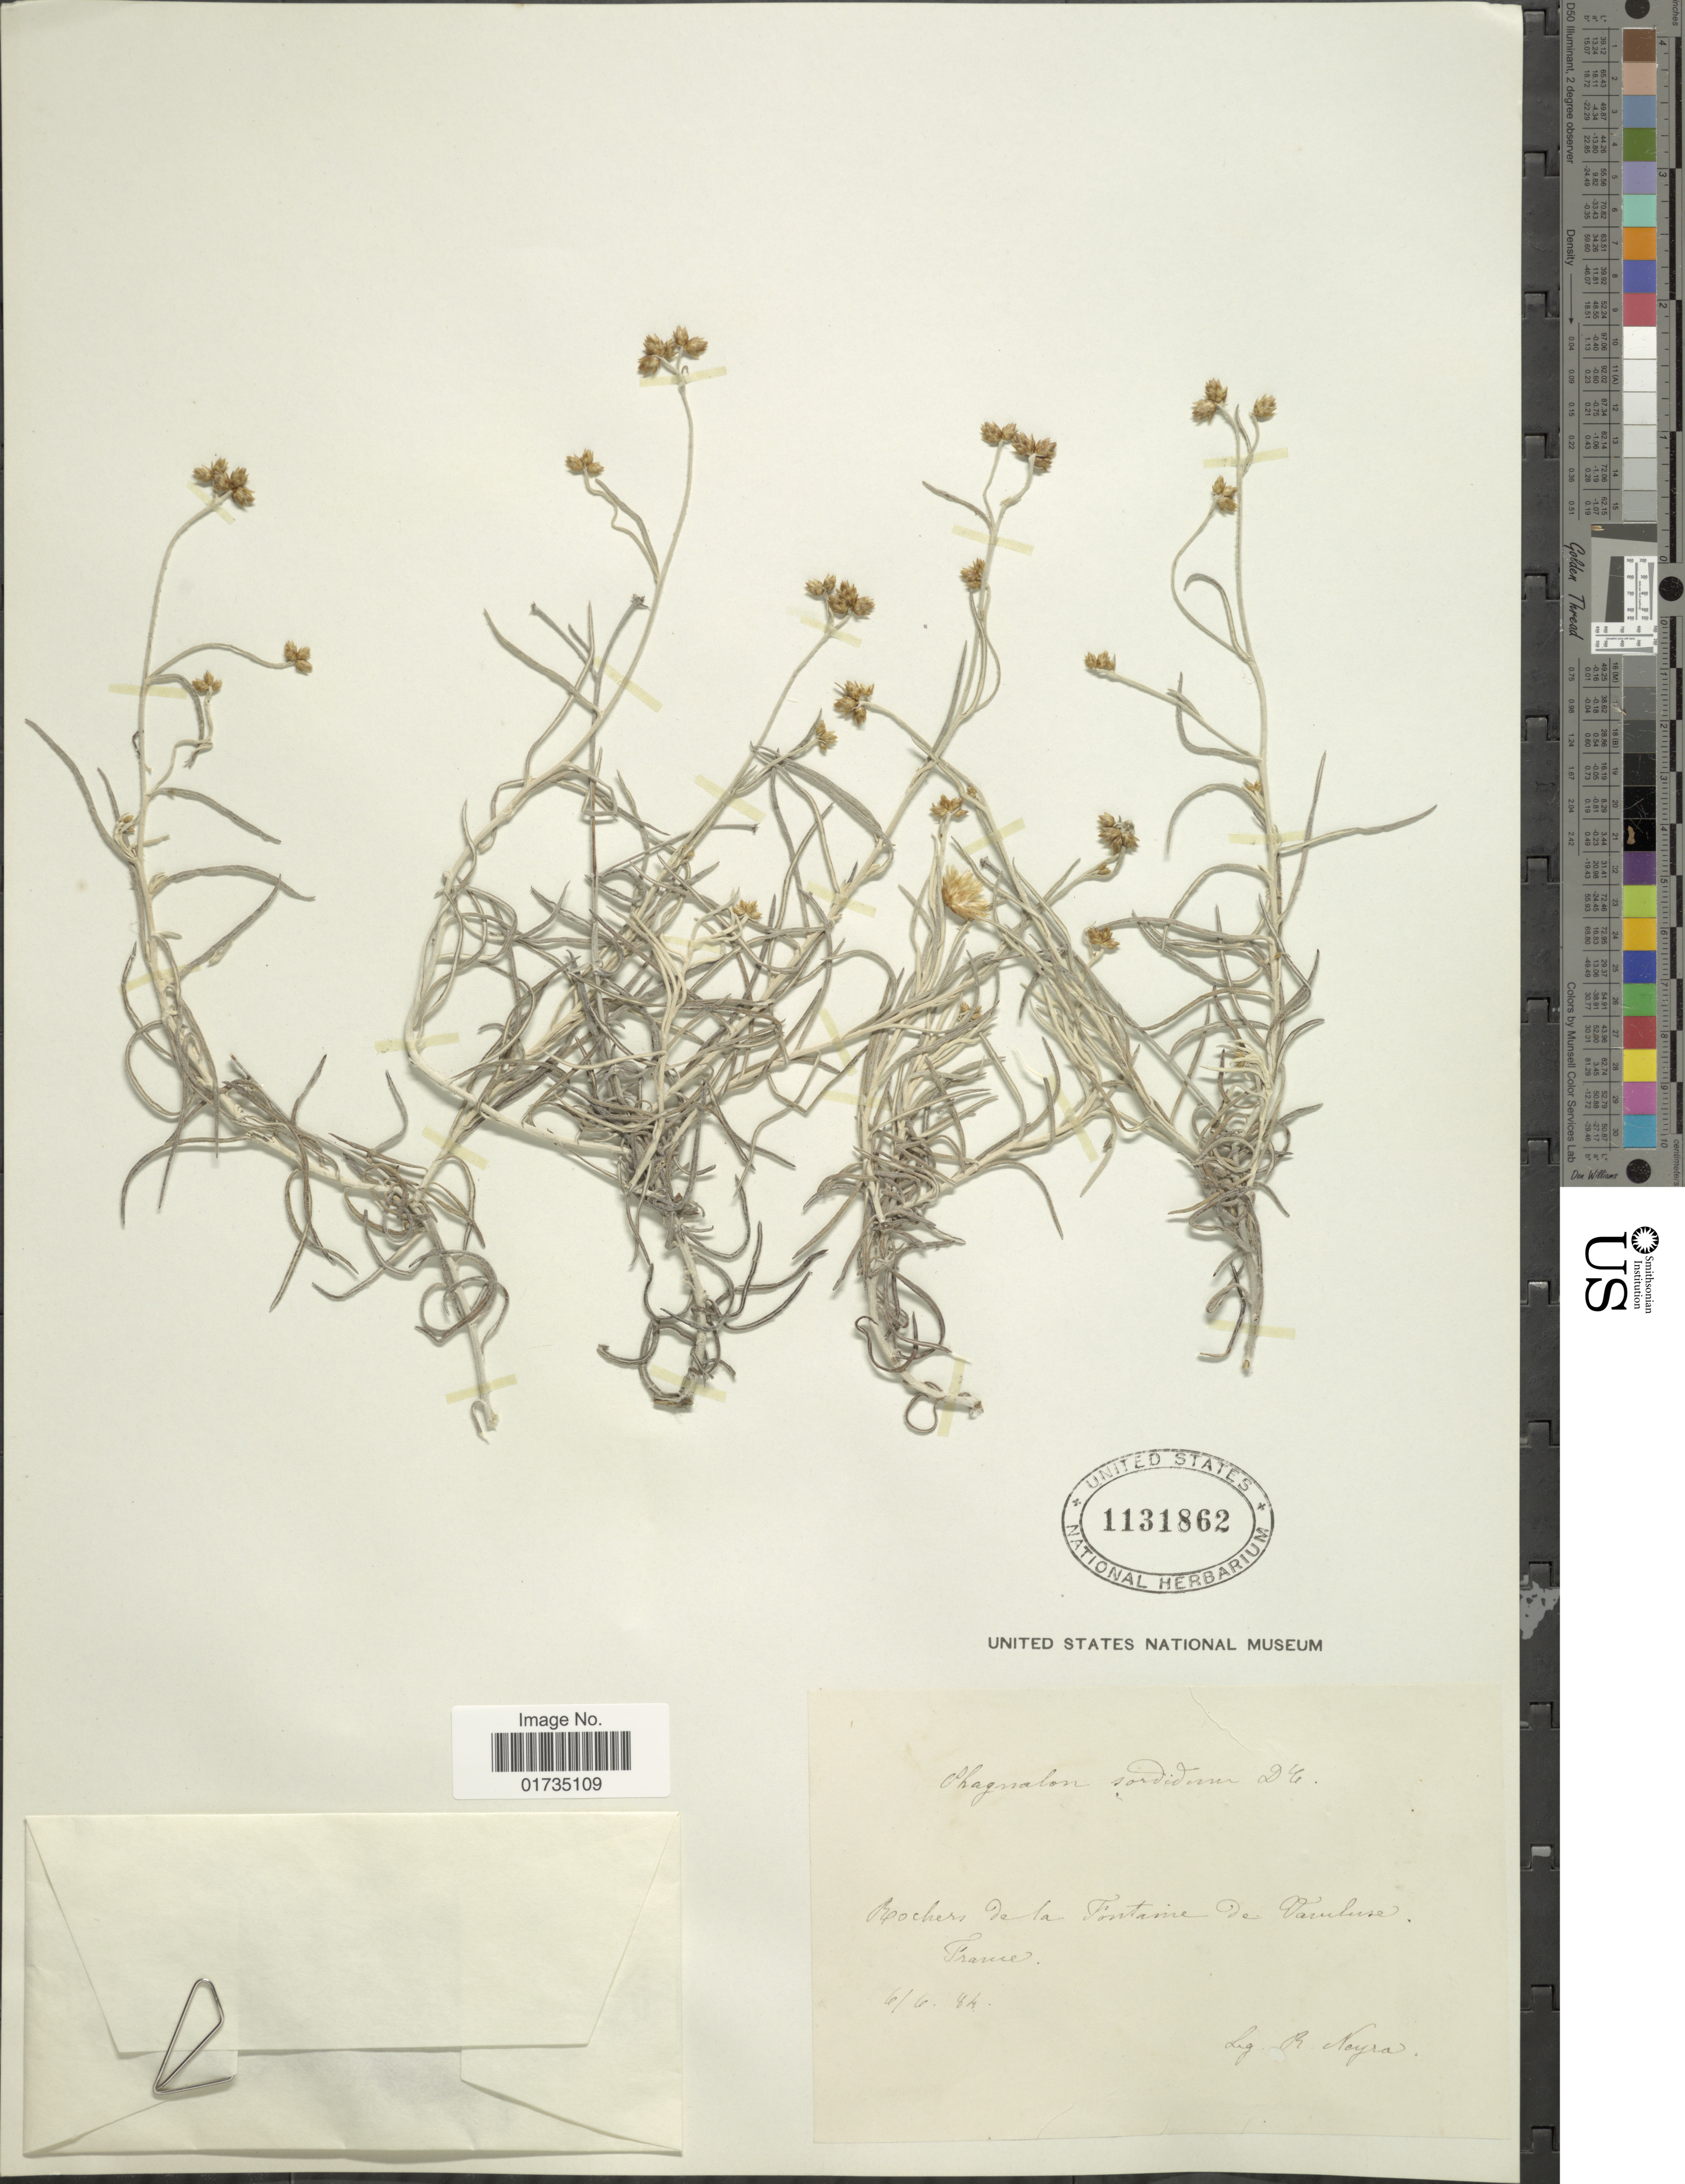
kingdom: Plantae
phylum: Tracheophyta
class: Magnoliopsida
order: Asterales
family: Asteraceae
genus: Phagnalon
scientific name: Phagnalon sordidum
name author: (L.) Rchb.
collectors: R. Neyra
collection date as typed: Transcribed d/m/y: 6/6/84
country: France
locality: Brockers de la Fontaine de Varulusa. France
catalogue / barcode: US 1131862